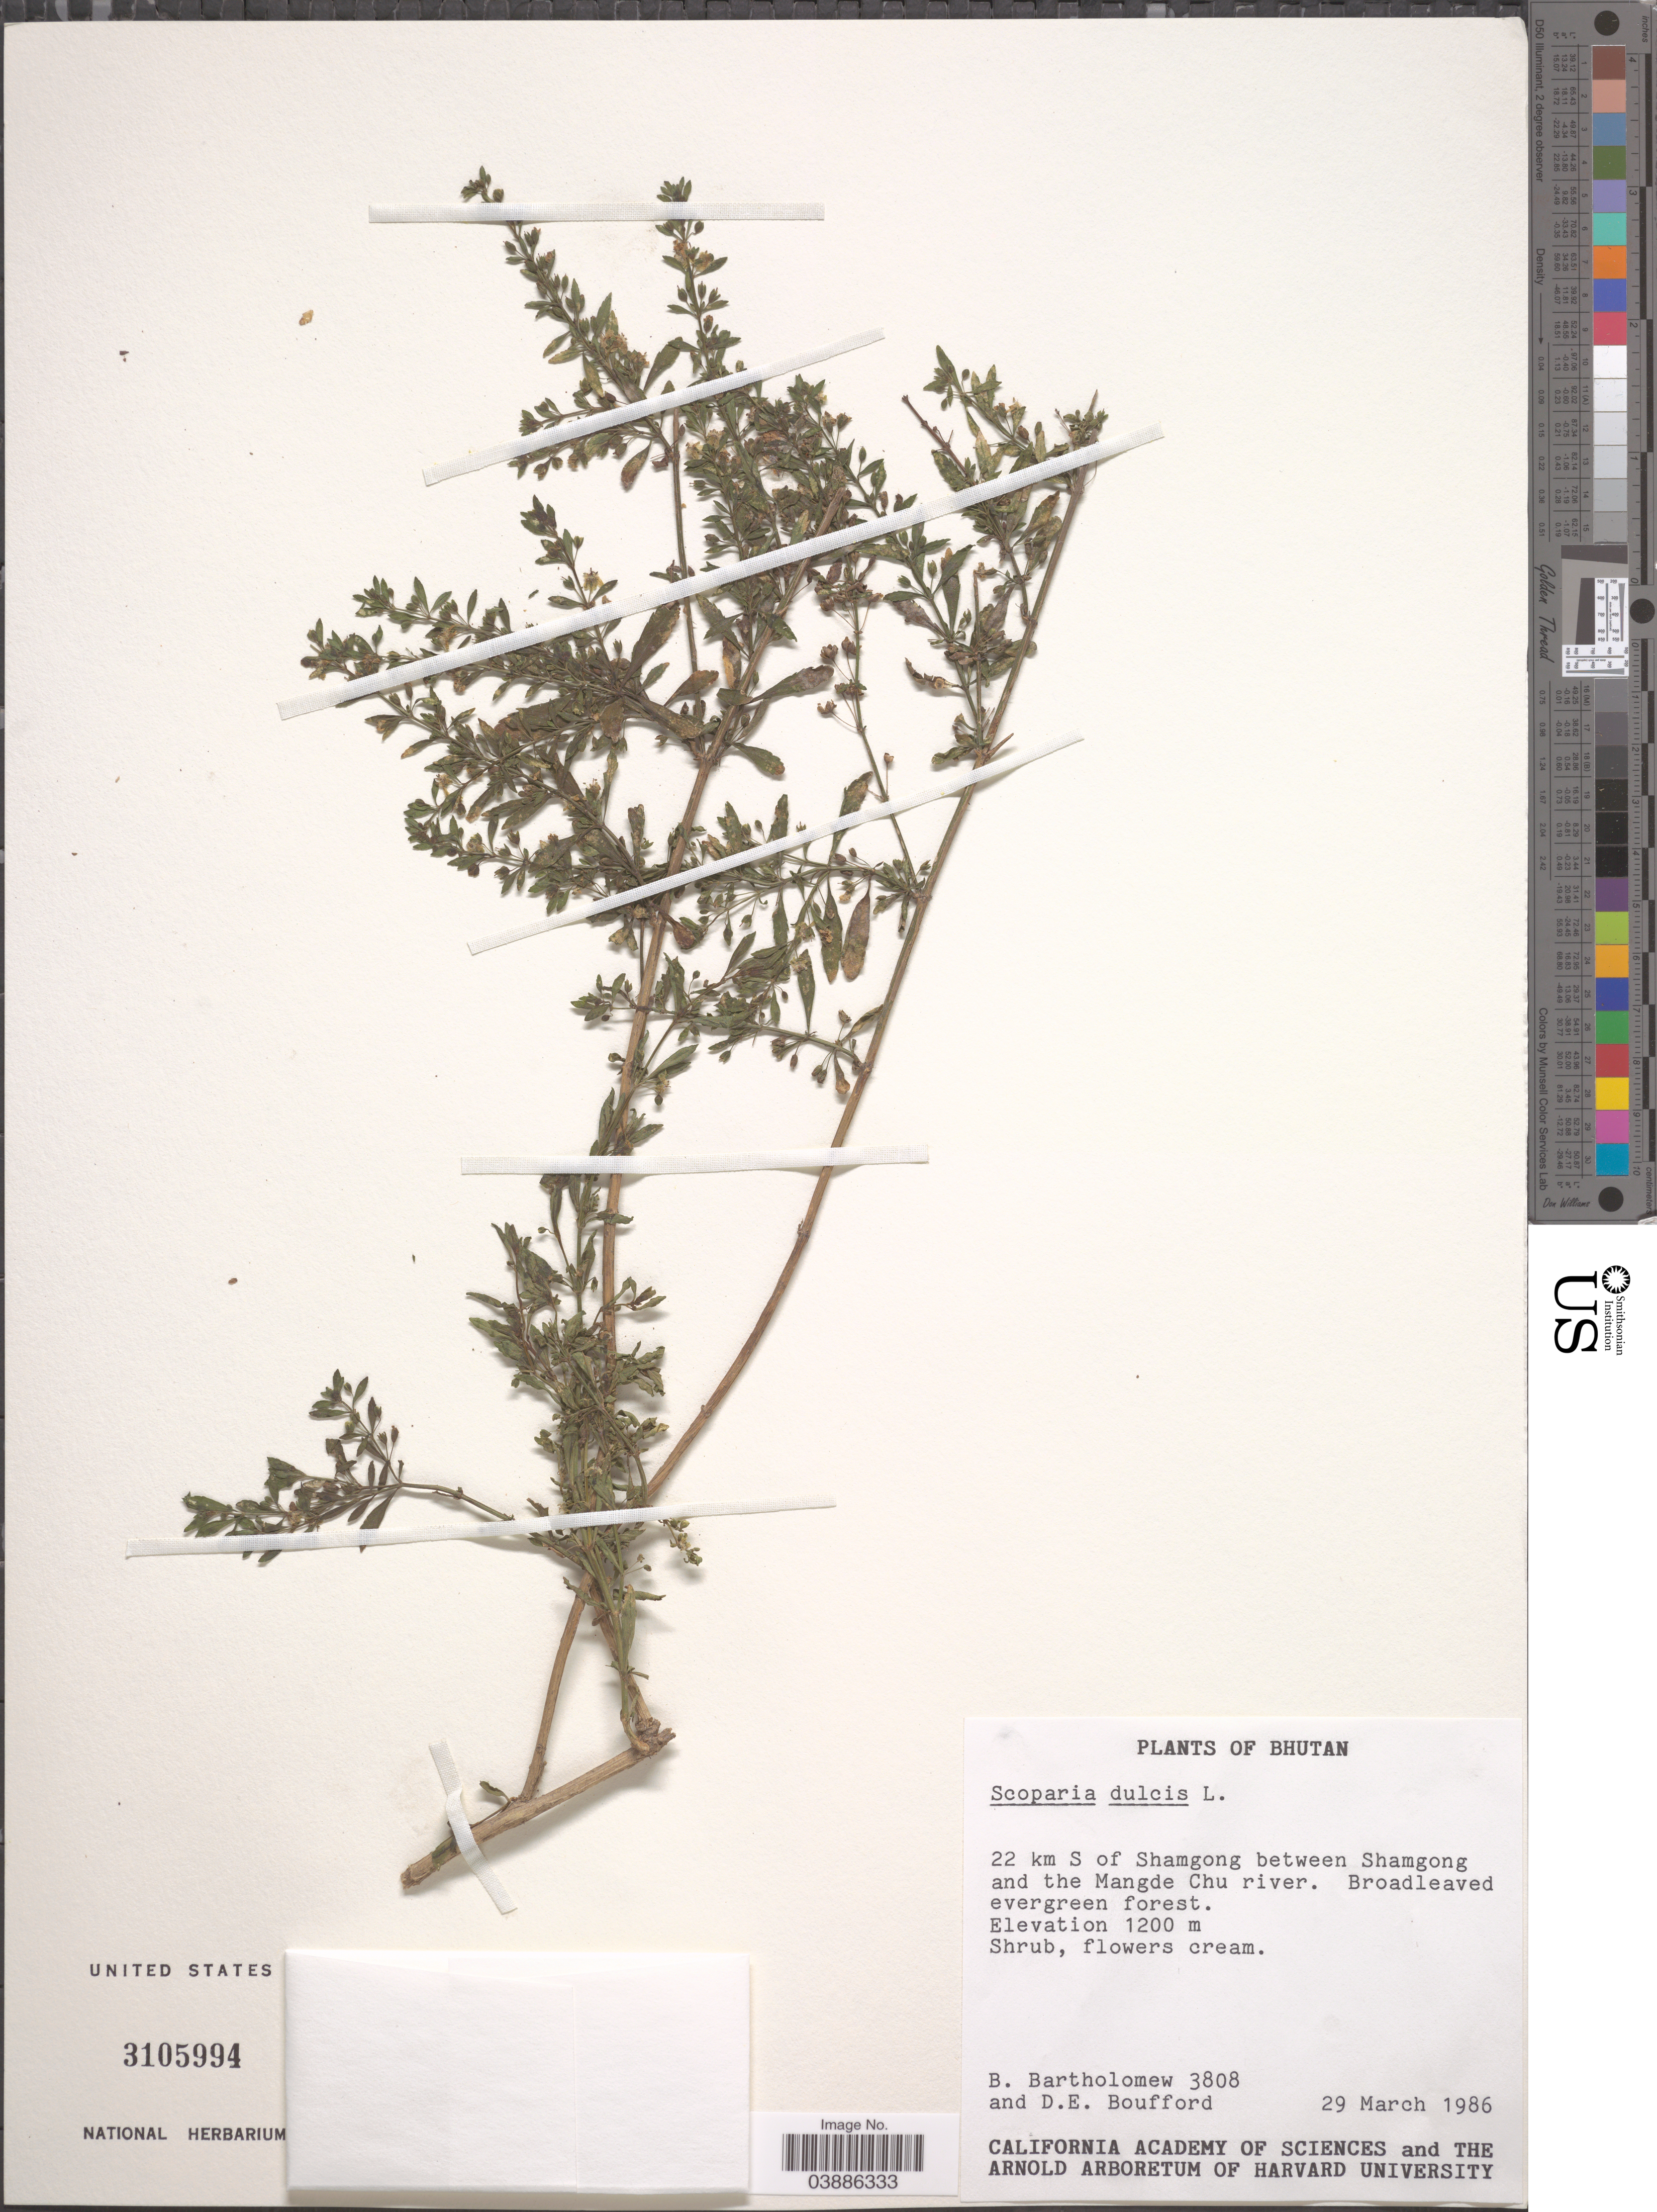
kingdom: Plantae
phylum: Tracheophyta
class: Magnoliopsida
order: Lamiales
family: Plantaginaceae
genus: Scoparia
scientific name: Scoparia dulcis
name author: L.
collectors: B. Bartholomew & D. E. Boufford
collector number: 3808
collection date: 1986-03-29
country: Bhutan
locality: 22 km S of Shamgong between Shamgong and the Mangde Chu river.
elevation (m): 1200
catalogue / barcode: US 3105994